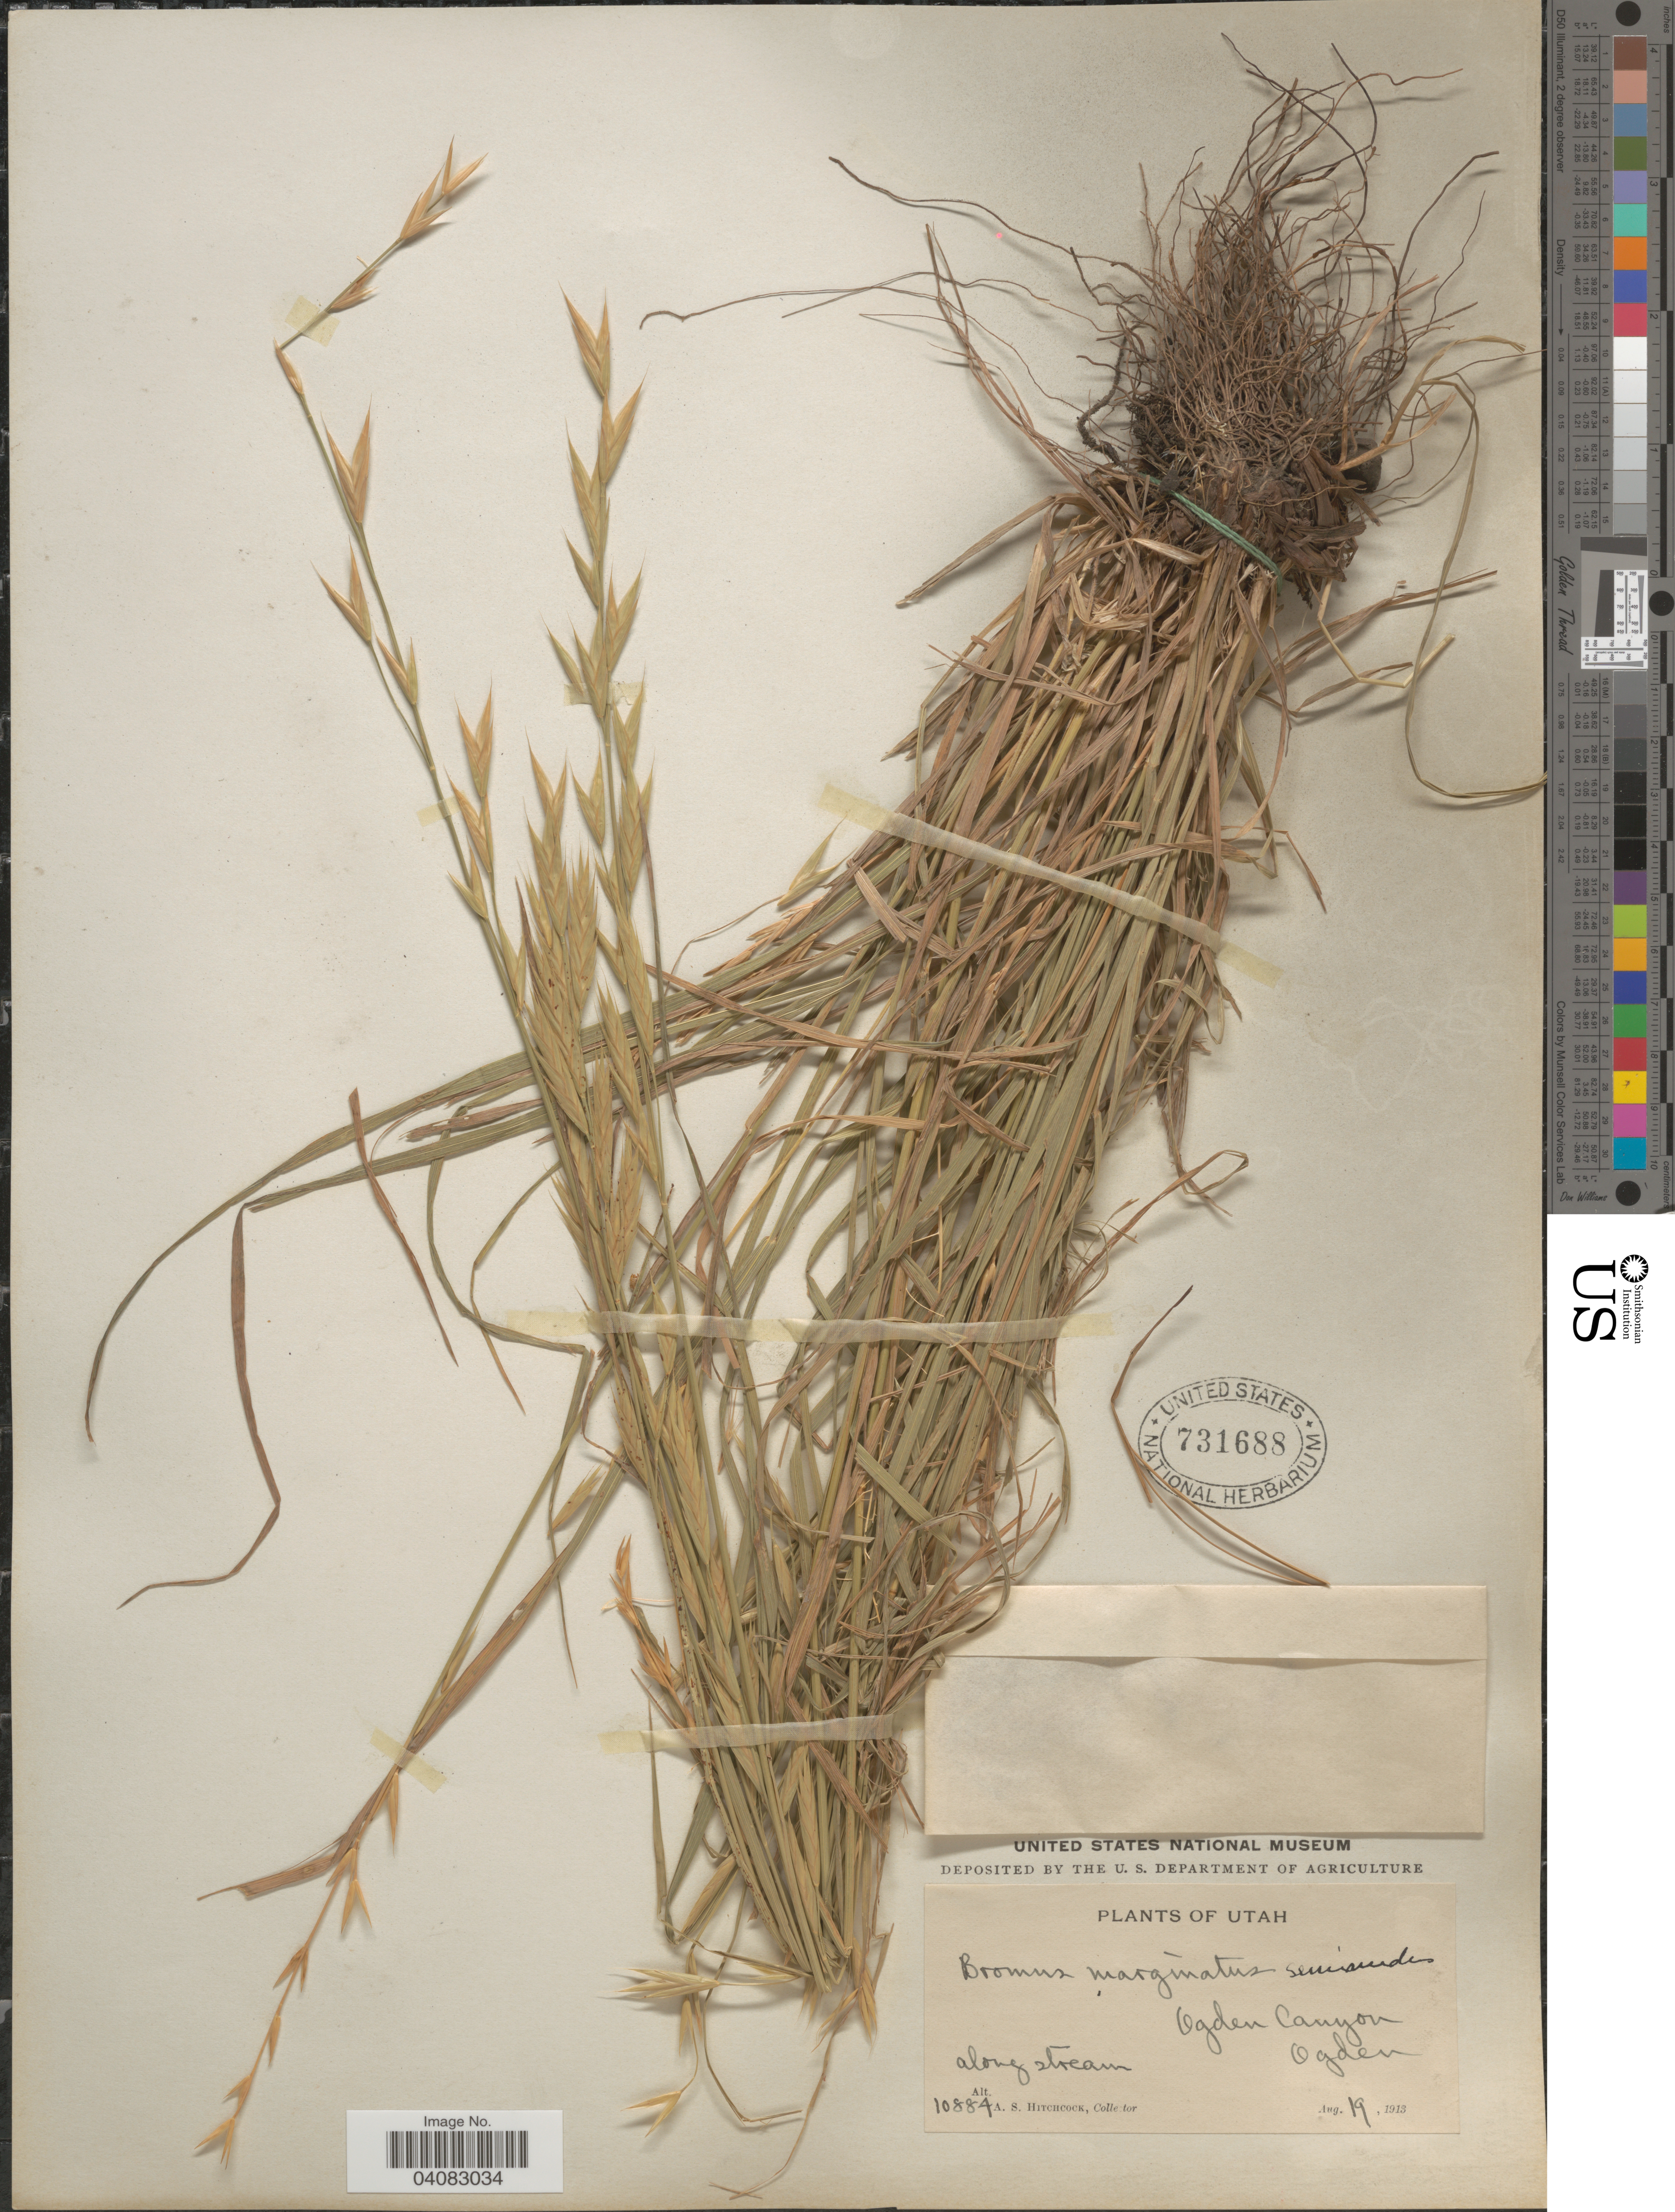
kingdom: Plantae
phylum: Tracheophyta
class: Liliopsida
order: Poales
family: Poaceae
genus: Bromus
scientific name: Bromus marginatus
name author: Nees ex Steud.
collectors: A. S. Hitchcock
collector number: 10884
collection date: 1913-08-19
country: United States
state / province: Utah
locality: Ogden Canyon. Ogden. Along stream.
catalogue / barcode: US 731688